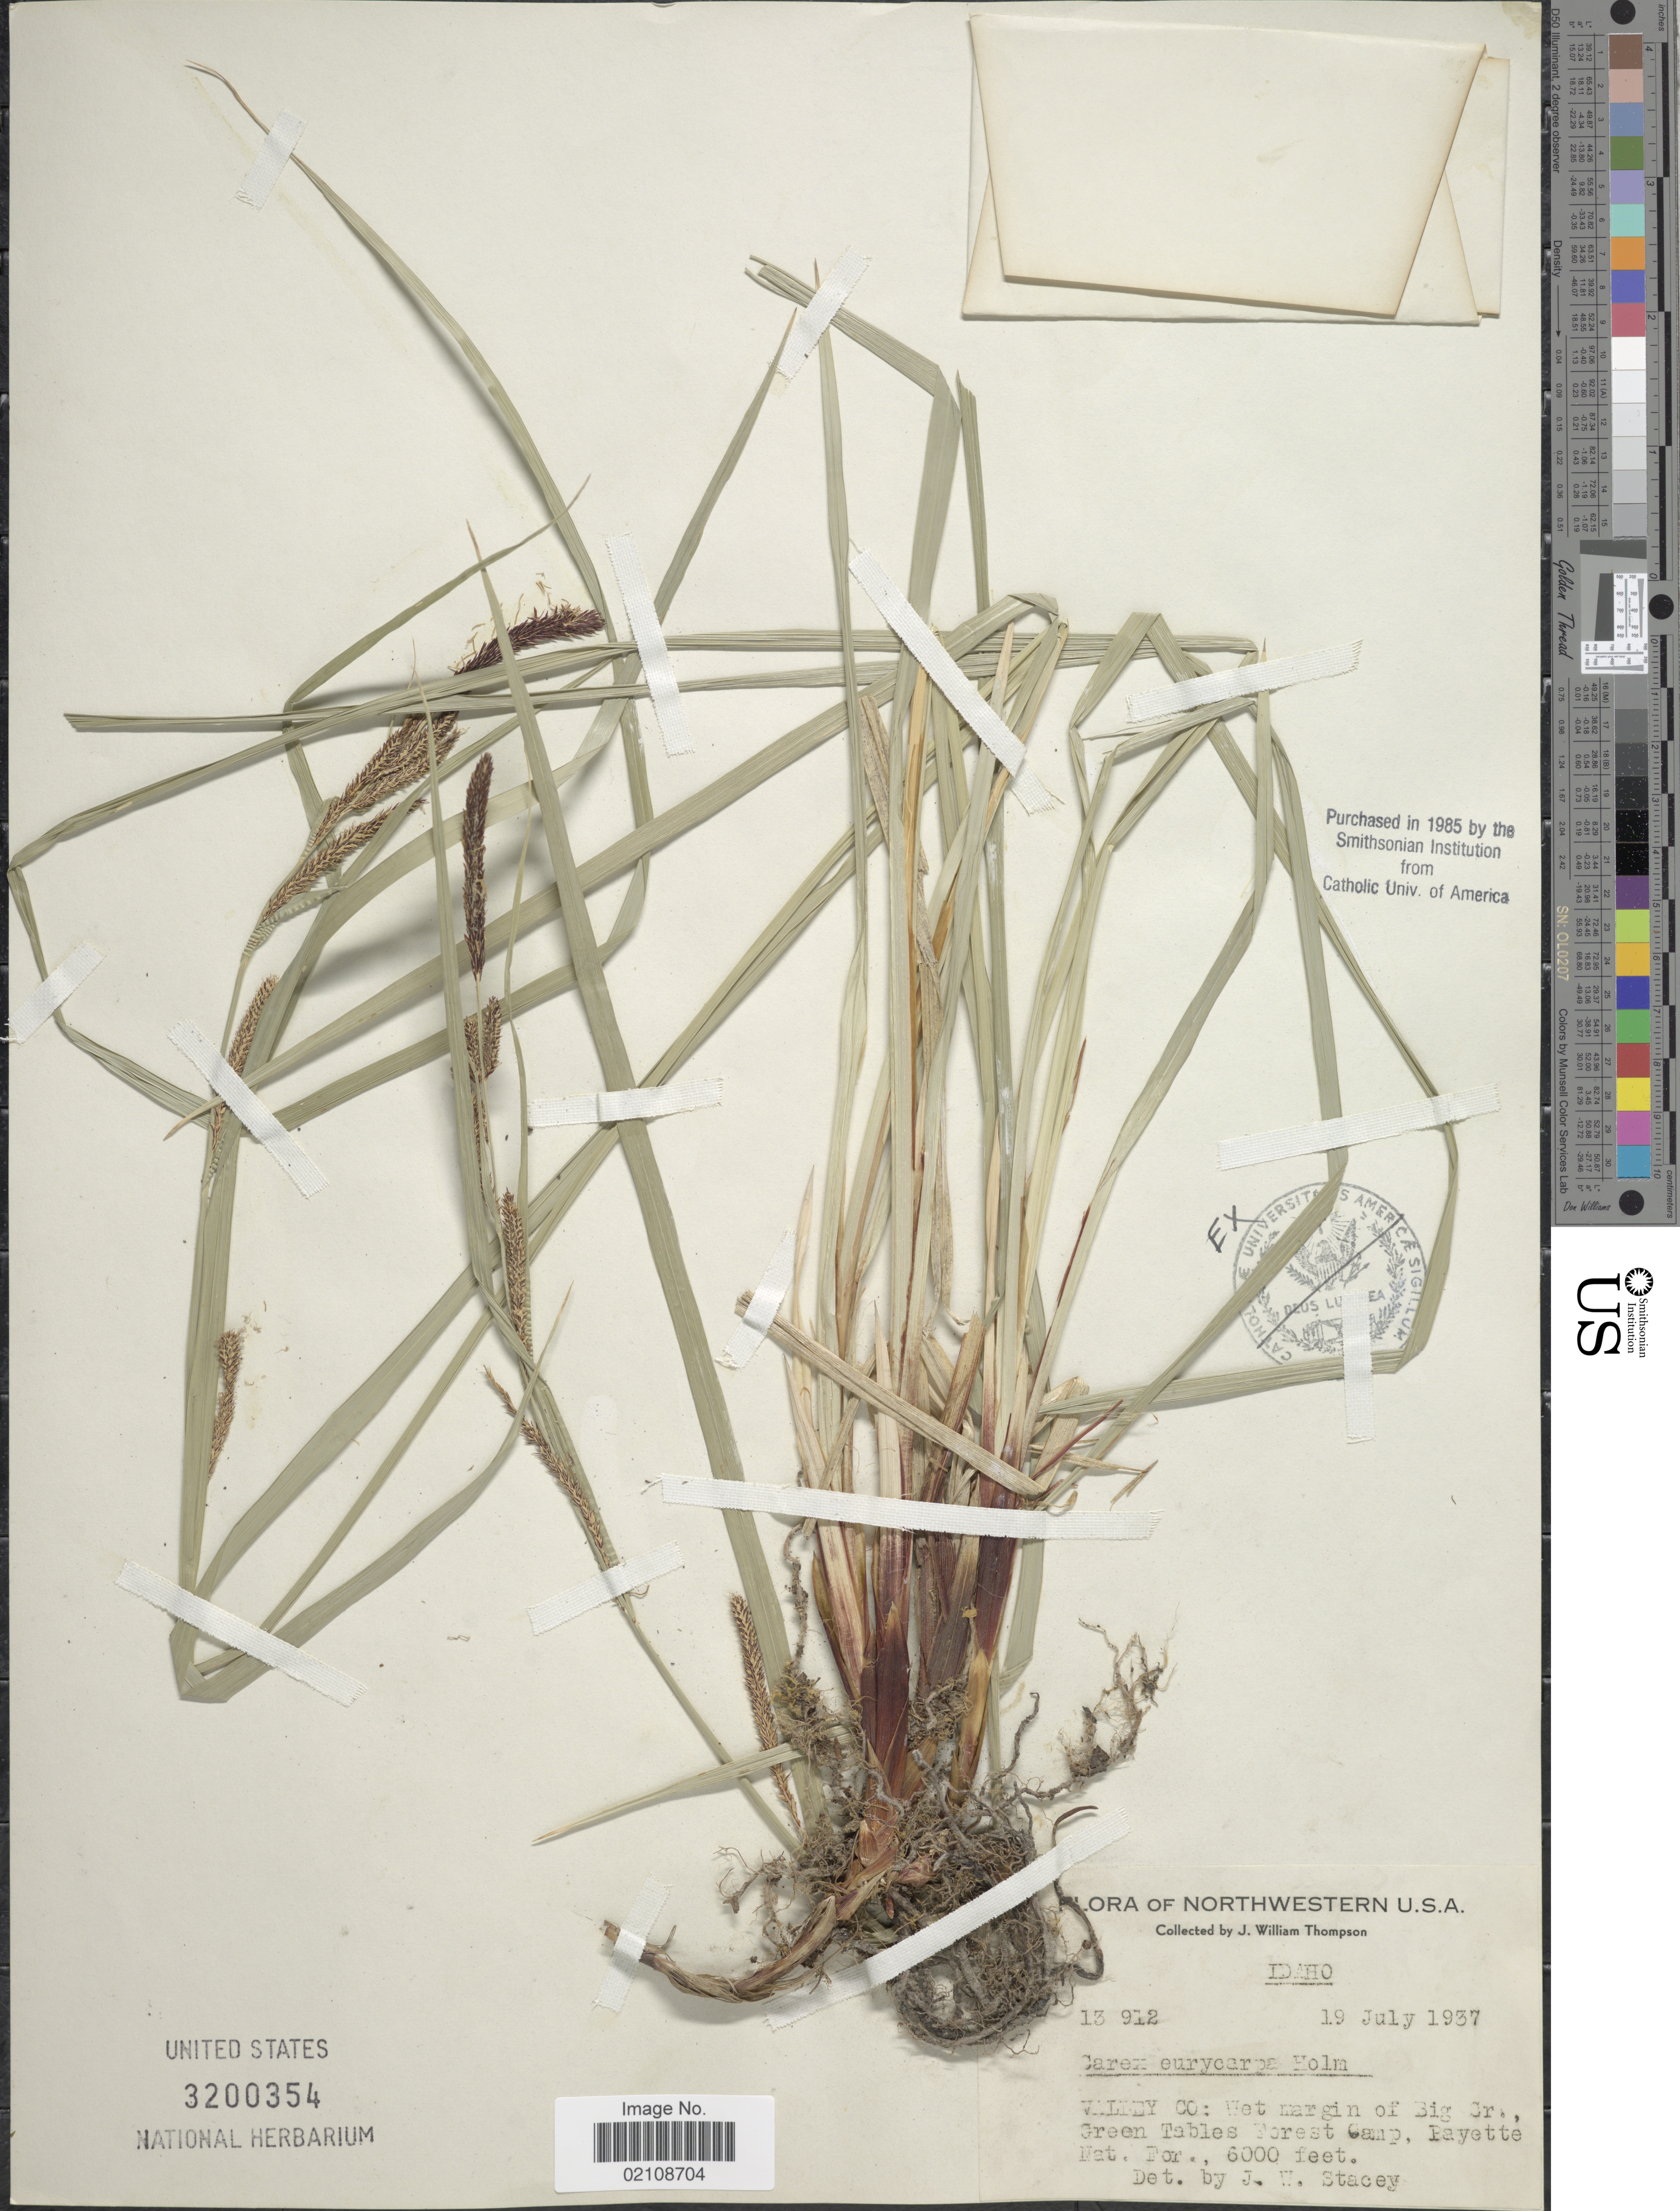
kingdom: Plantae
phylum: Tracheophyta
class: Liliopsida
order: Poales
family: Cyperaceae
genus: Carex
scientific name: Carex angustata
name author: Boott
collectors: J. W. Thompson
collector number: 13912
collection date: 1937-07-19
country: United States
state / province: Idaho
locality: Valley Co.: wet margin of Big Gr., Green Tables Forest Camp, Payette Nat. For.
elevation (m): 1829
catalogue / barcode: US 3200354